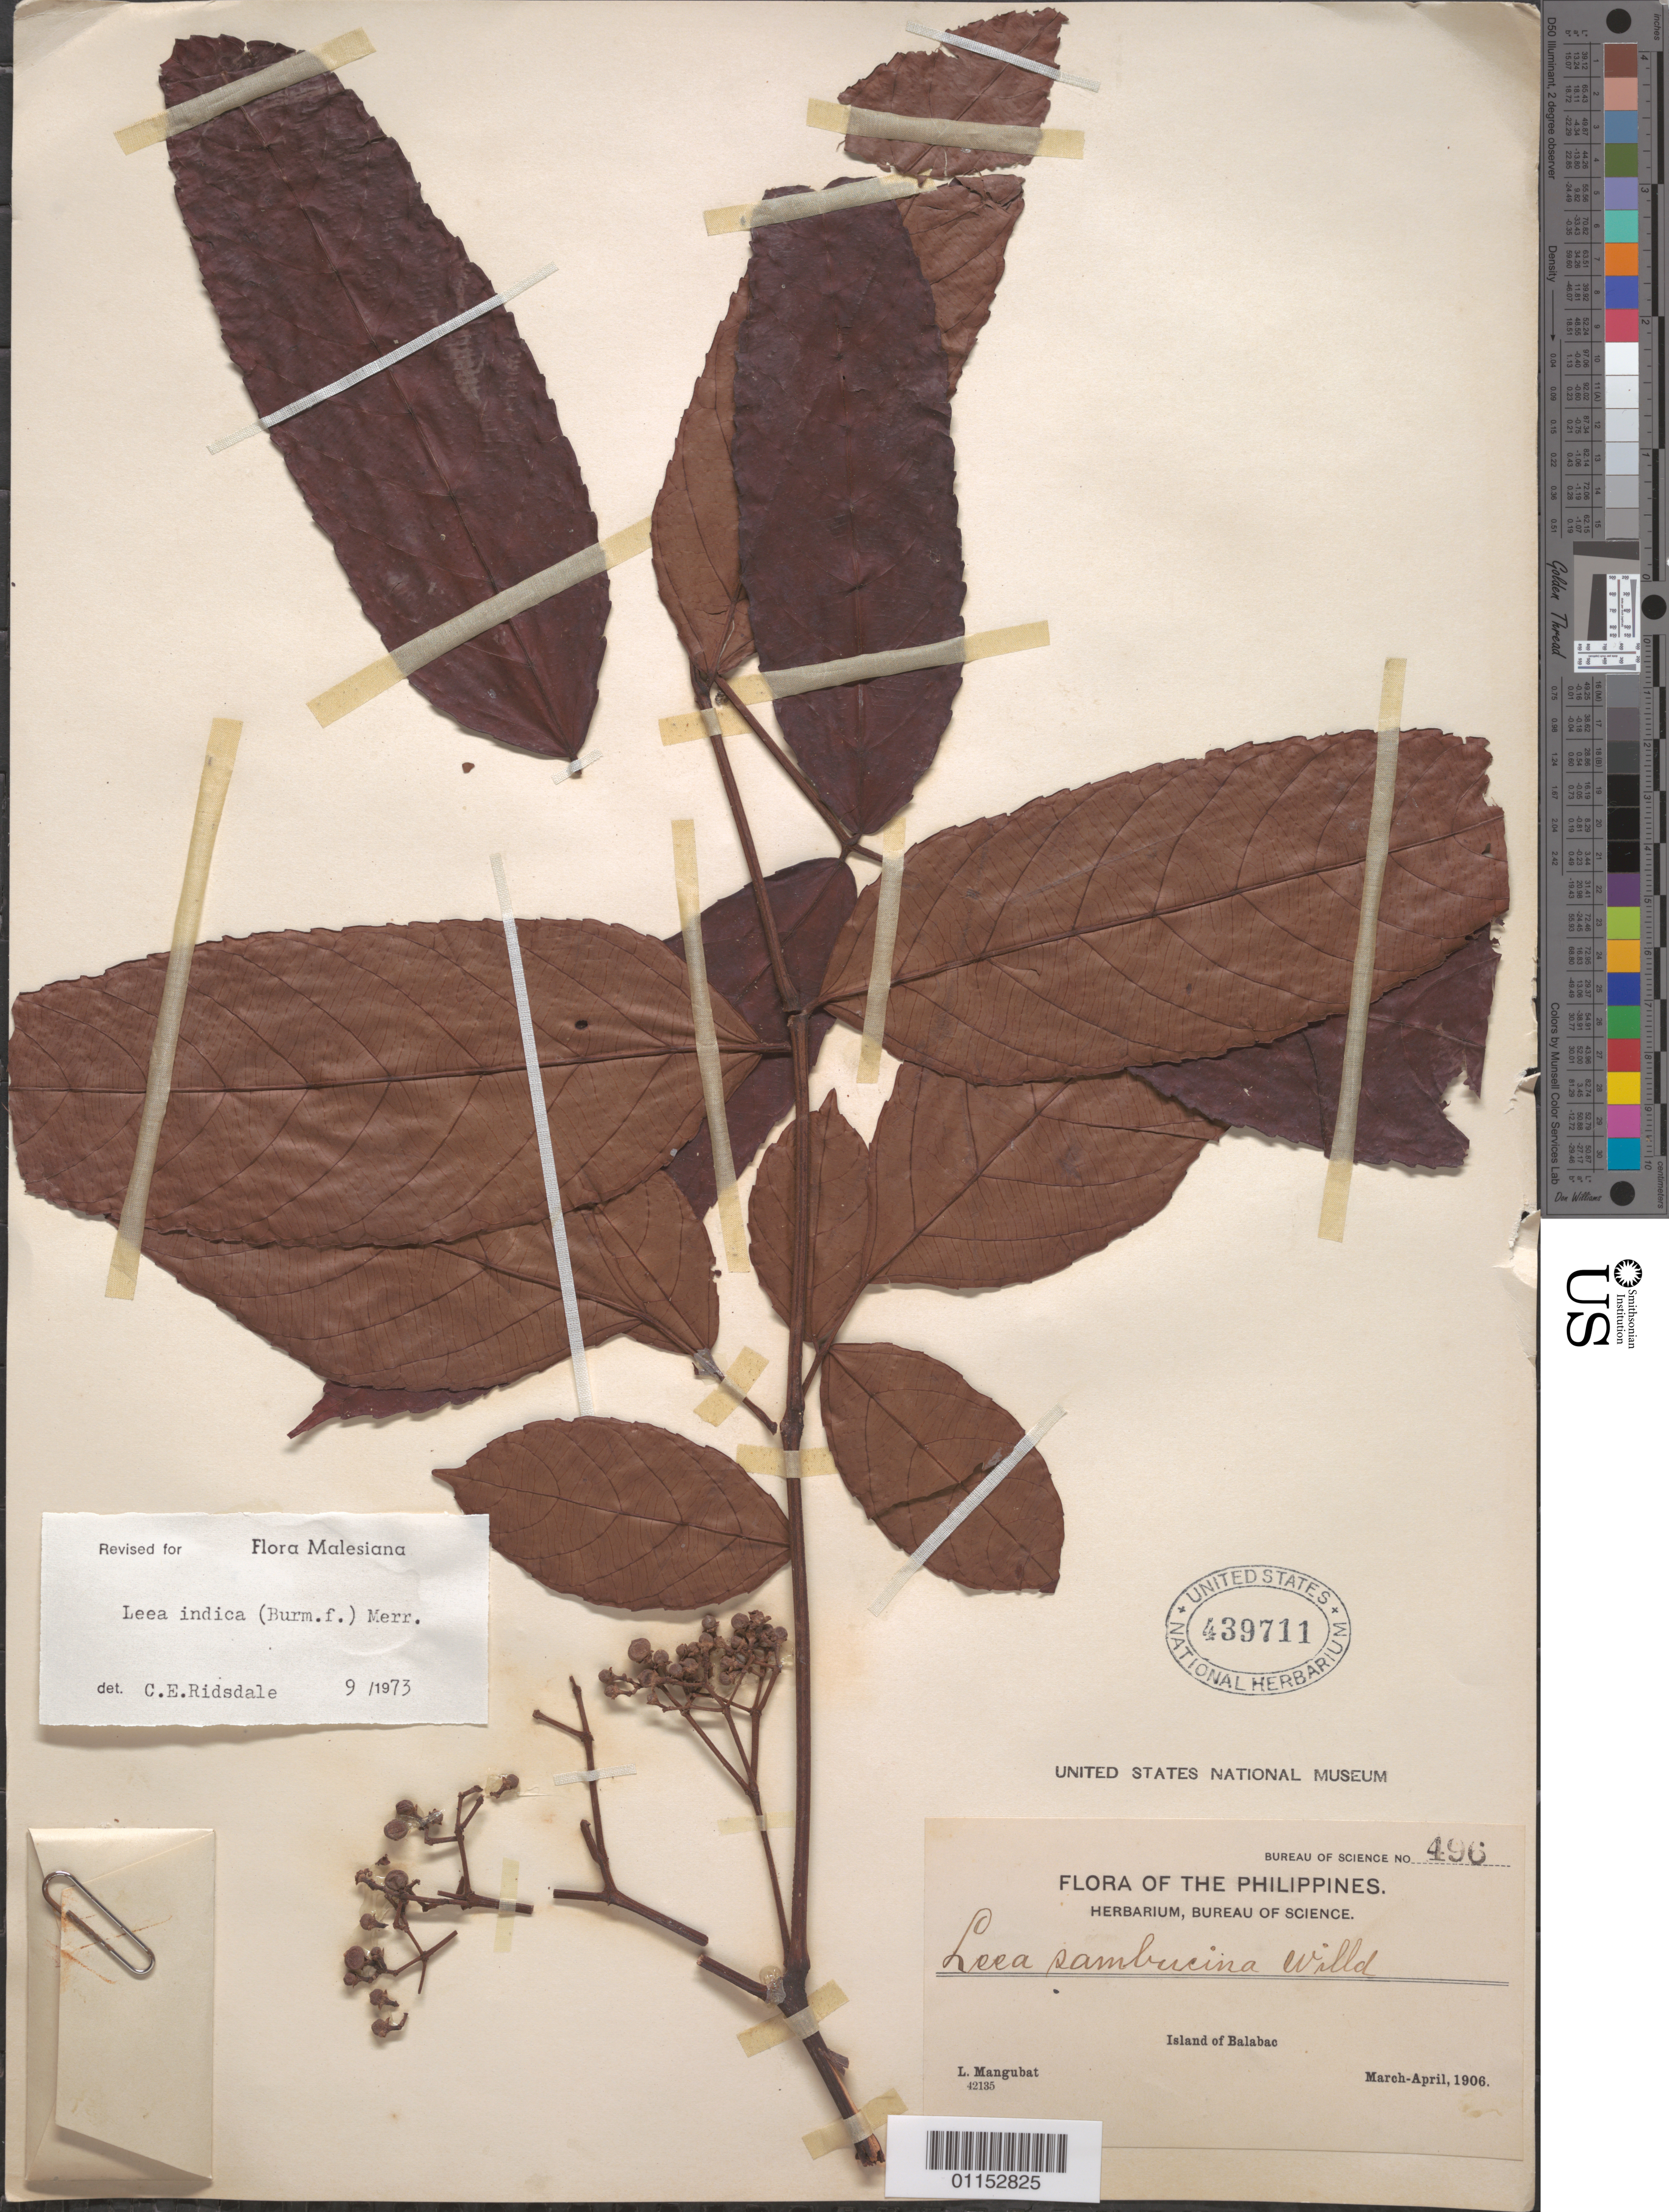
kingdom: Plantae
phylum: Tracheophyta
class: Magnoliopsida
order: Vitales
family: Vitaceae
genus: Leea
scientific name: Leea indica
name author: (Burm. f.) Merr.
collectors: L. Mangubat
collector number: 496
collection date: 1906-03/1906-04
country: Philippines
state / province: Mimaropa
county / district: Palawan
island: Balabac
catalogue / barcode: US 439711